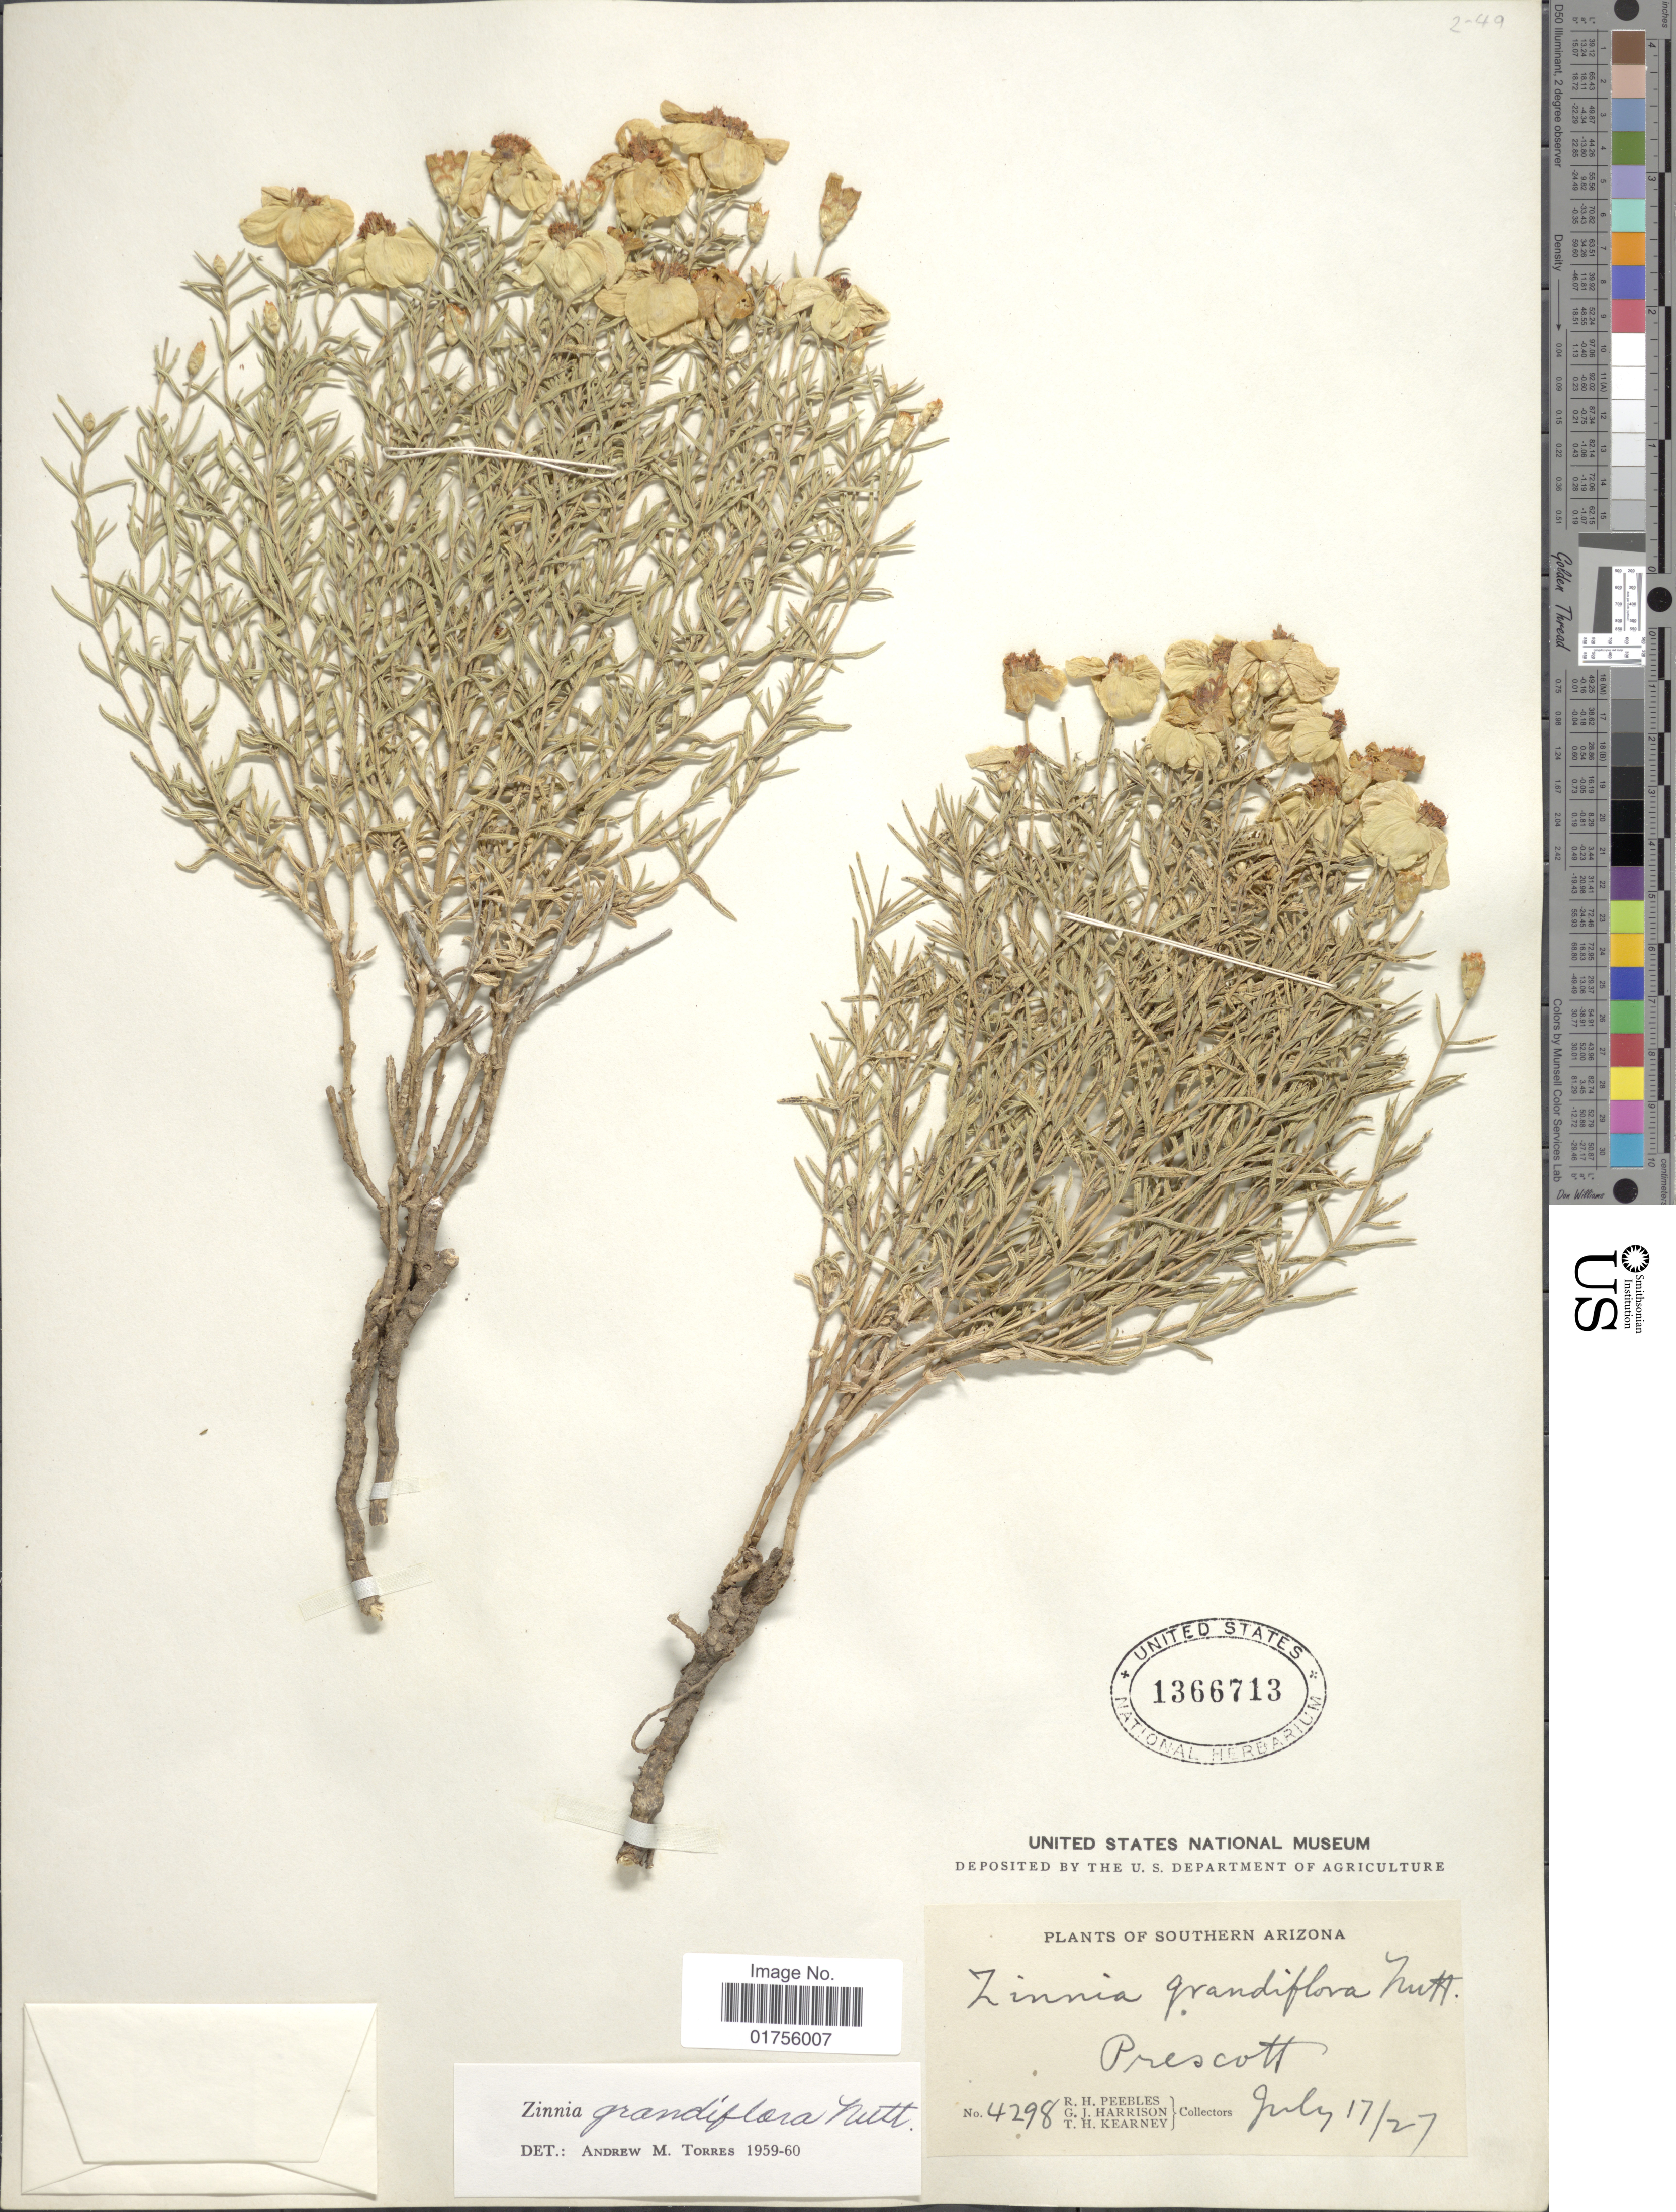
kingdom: Plantae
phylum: Tracheophyta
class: Magnoliopsida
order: Asterales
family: Asteraceae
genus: Zinnia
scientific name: Zinnia grandiflora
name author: Nutt.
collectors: R. H. Peebles, G. J. Harrison & T. H. Kearney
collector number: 4298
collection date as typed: Transcribed d/m/y: 17/7/27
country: United States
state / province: Arizona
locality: Southern Arizona, Prescott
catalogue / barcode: US 1366713